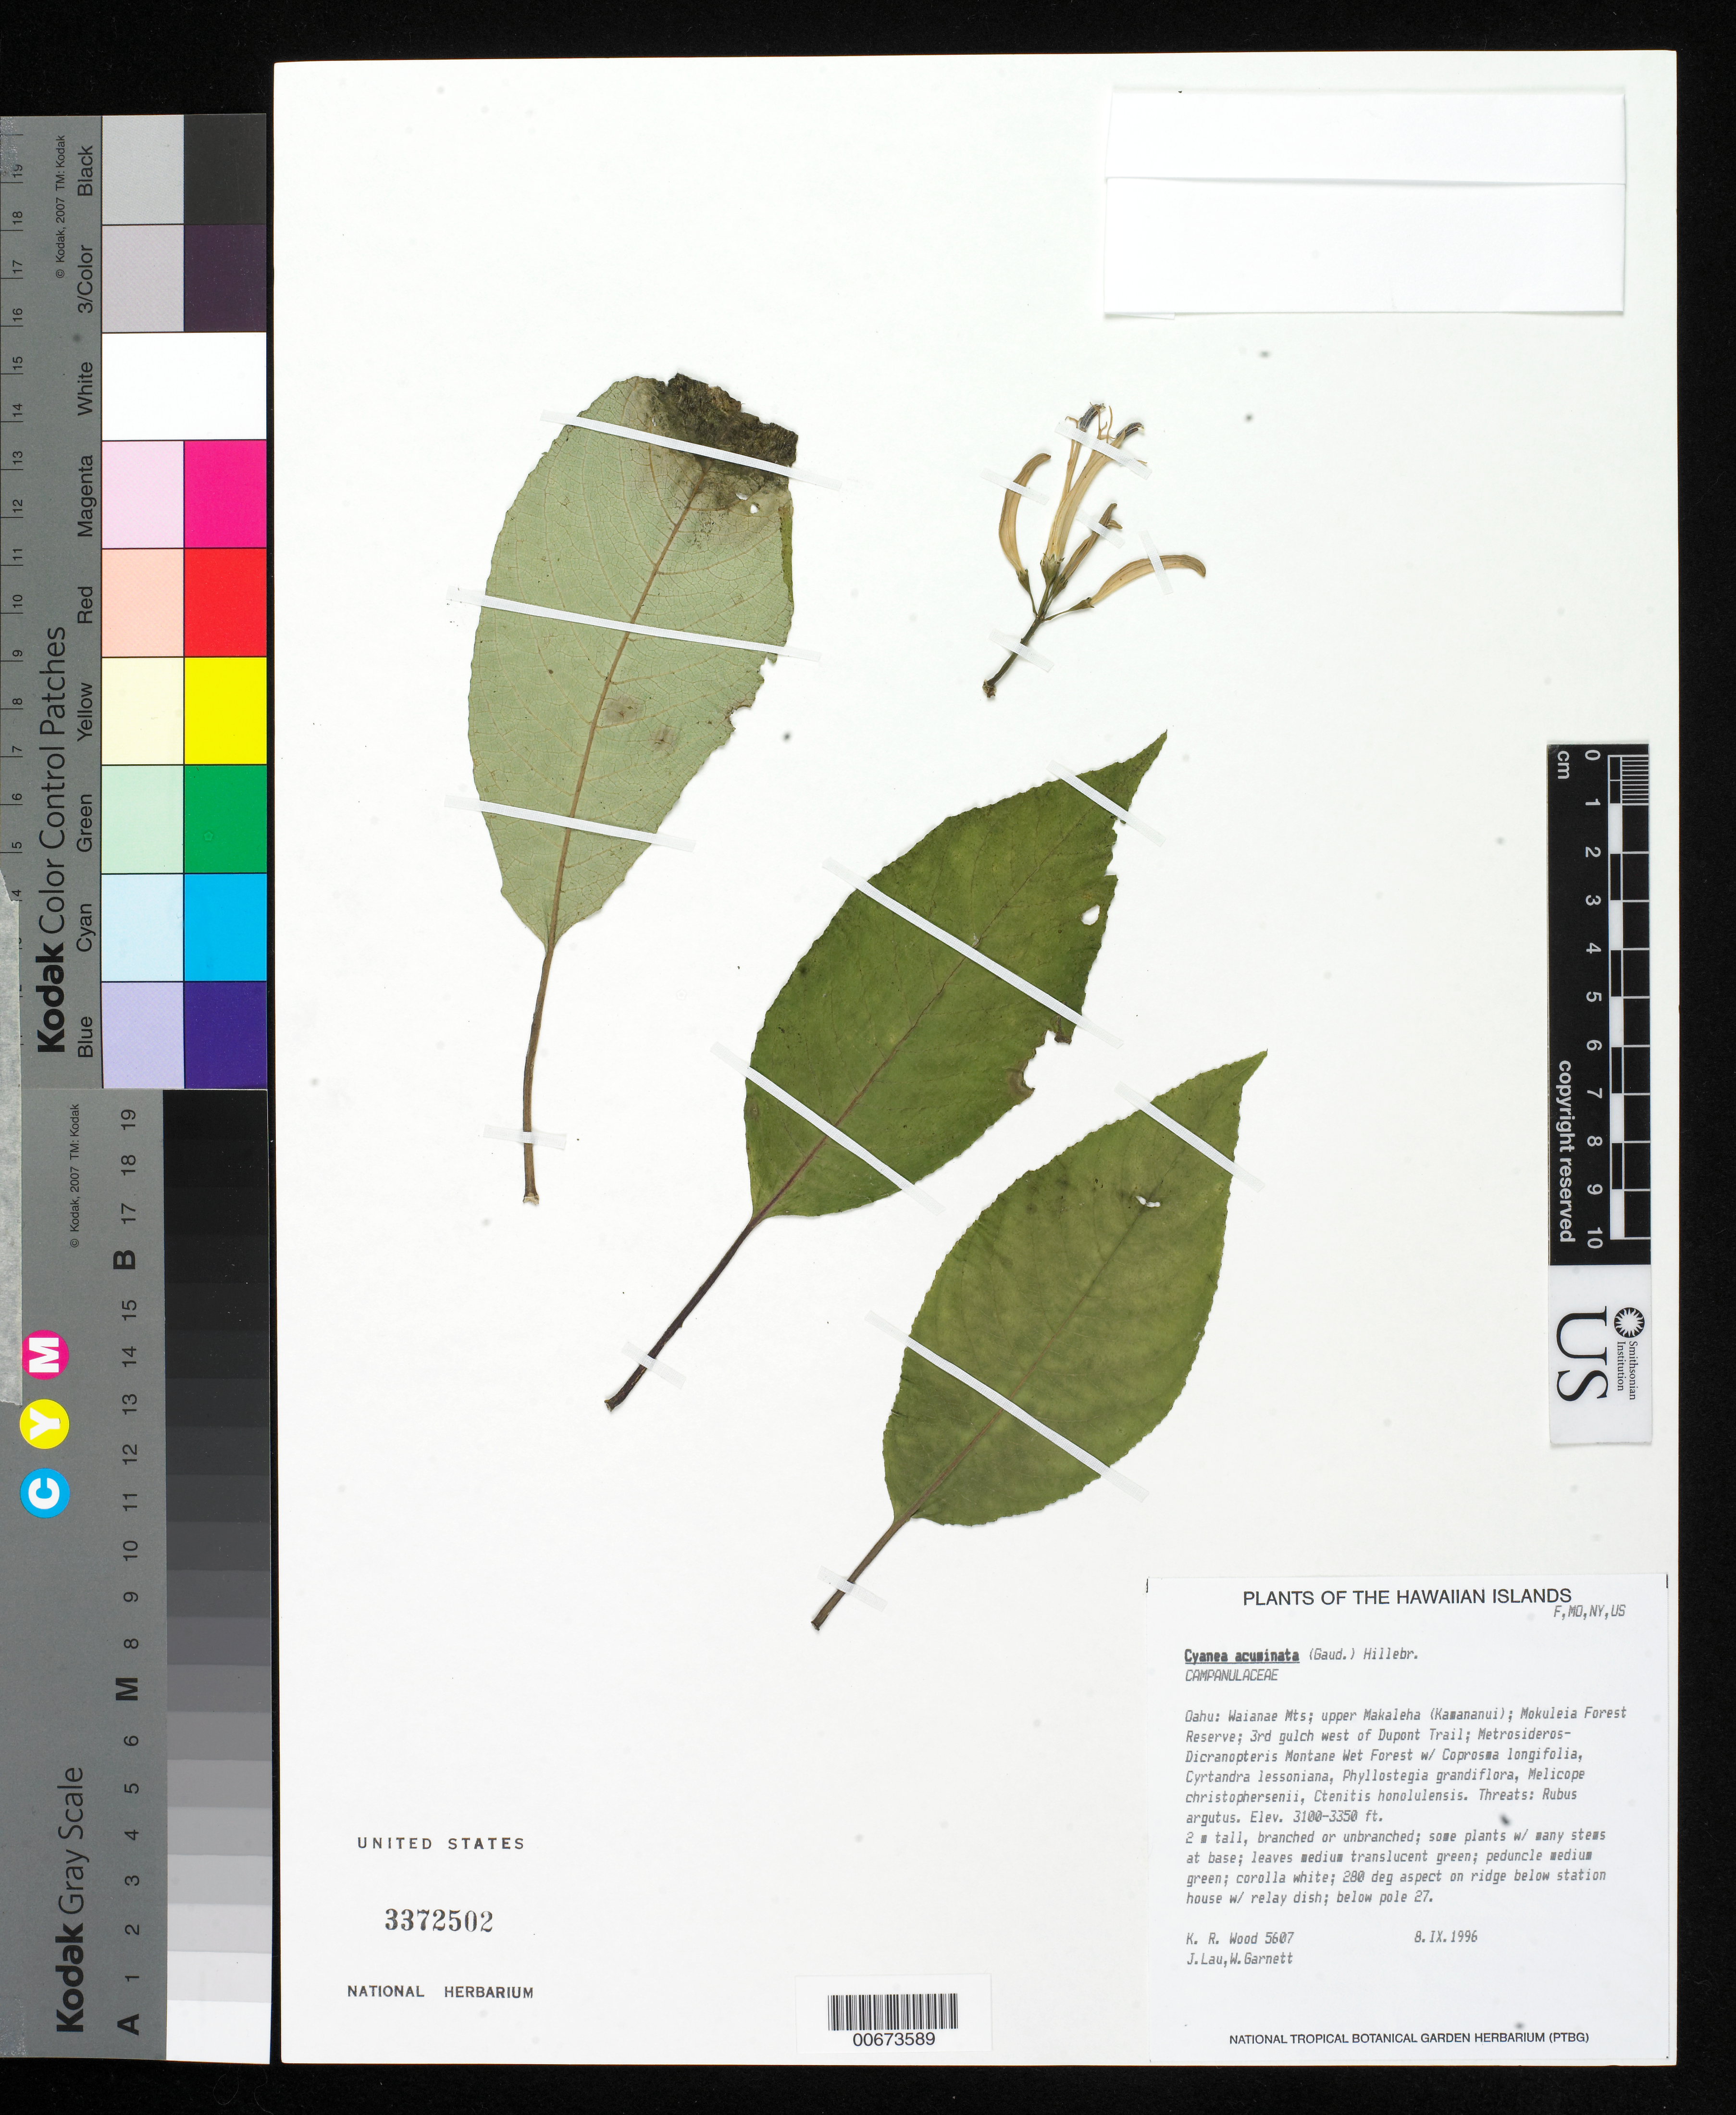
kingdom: Plantae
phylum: Tracheophyta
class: Magnoliopsida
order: Asterales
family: Campanulaceae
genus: Cyanea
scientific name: Cyanea acuminata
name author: (Gaudich.) Hillebr.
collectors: K. R. Wood, J. Lau & W. Garnett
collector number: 5607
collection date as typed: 8 Sep 1996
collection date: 1996-09-08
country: United States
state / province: Hawaii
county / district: Honolulu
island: Oahu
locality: Wai'anae Mts, upper Makaleha (Kamananui), Mokule'ia Forest Reserve, 3rd gulch W of Dupont Trail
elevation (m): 944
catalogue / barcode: US 3372502